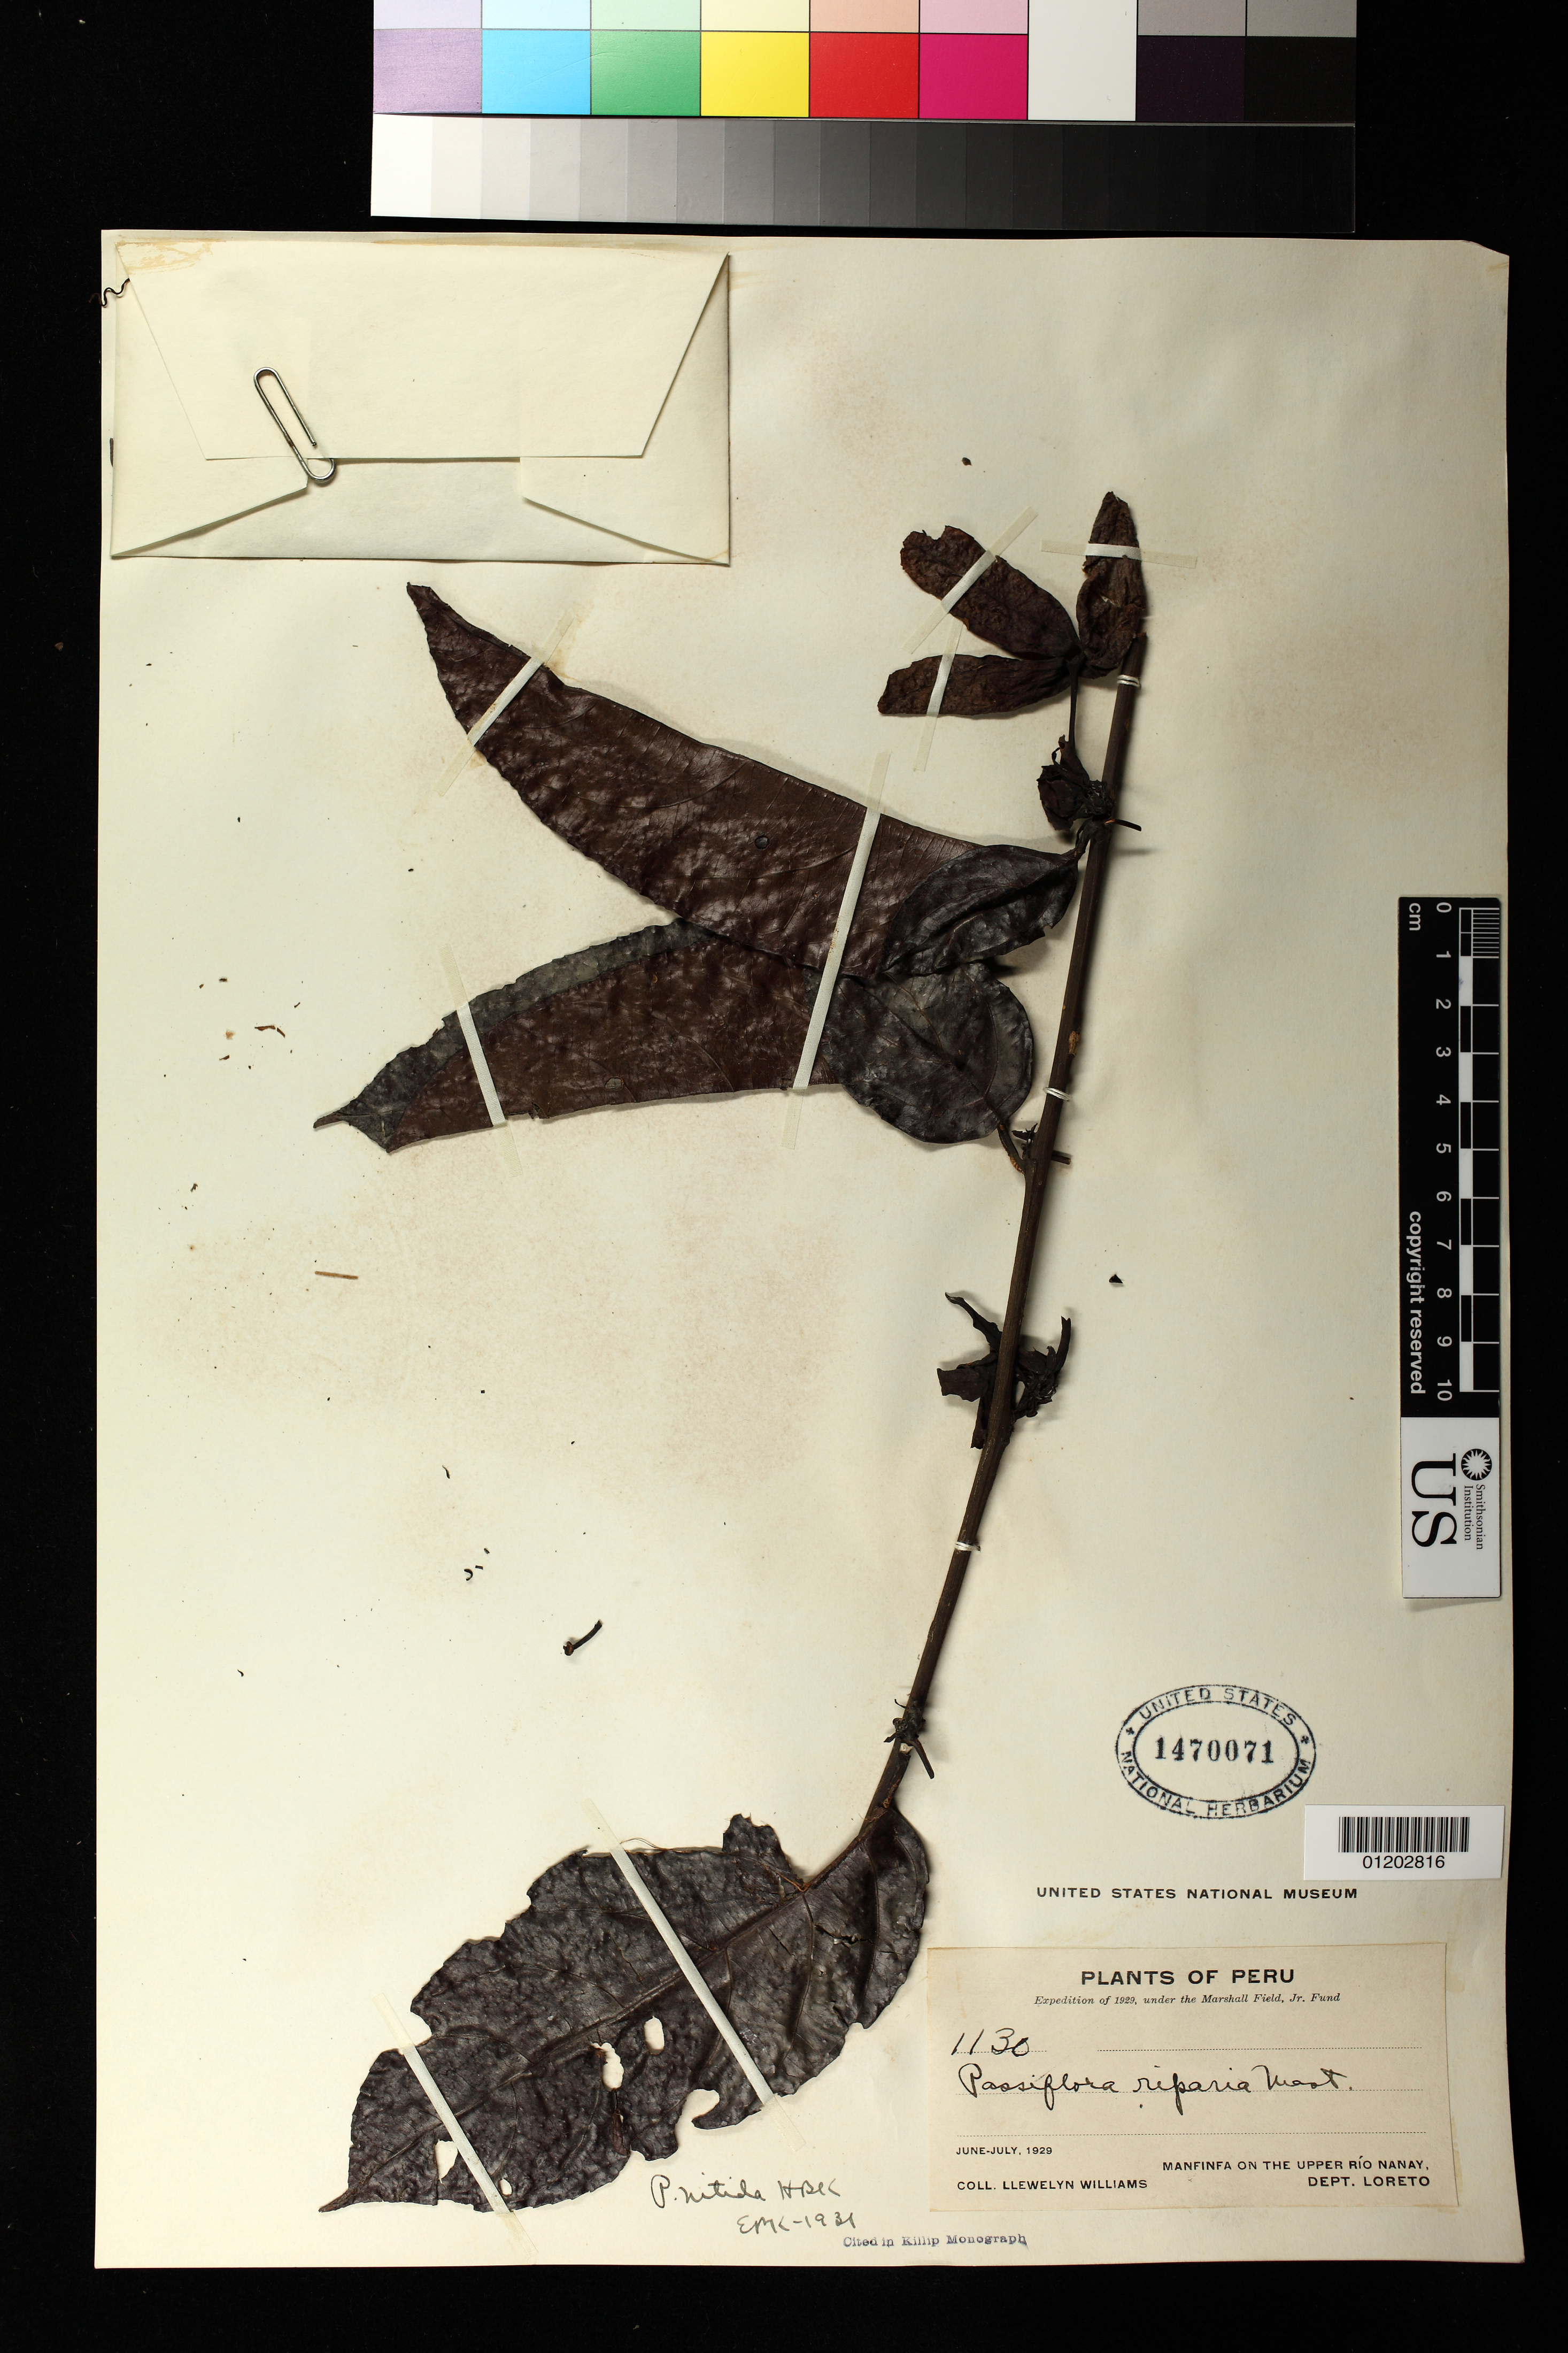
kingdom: Plantae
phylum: Tracheophyta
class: Magnoliopsida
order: Malpighiales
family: Passifloraceae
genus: Passiflora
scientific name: Passiflora nitida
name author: Kunth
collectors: Ll. Williams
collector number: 1130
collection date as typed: Jun 1929 to -- Jul 1929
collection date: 1929-06/1929-07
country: Peru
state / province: Loreto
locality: Manfinfa on the upper rio nanay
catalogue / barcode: US 1470071